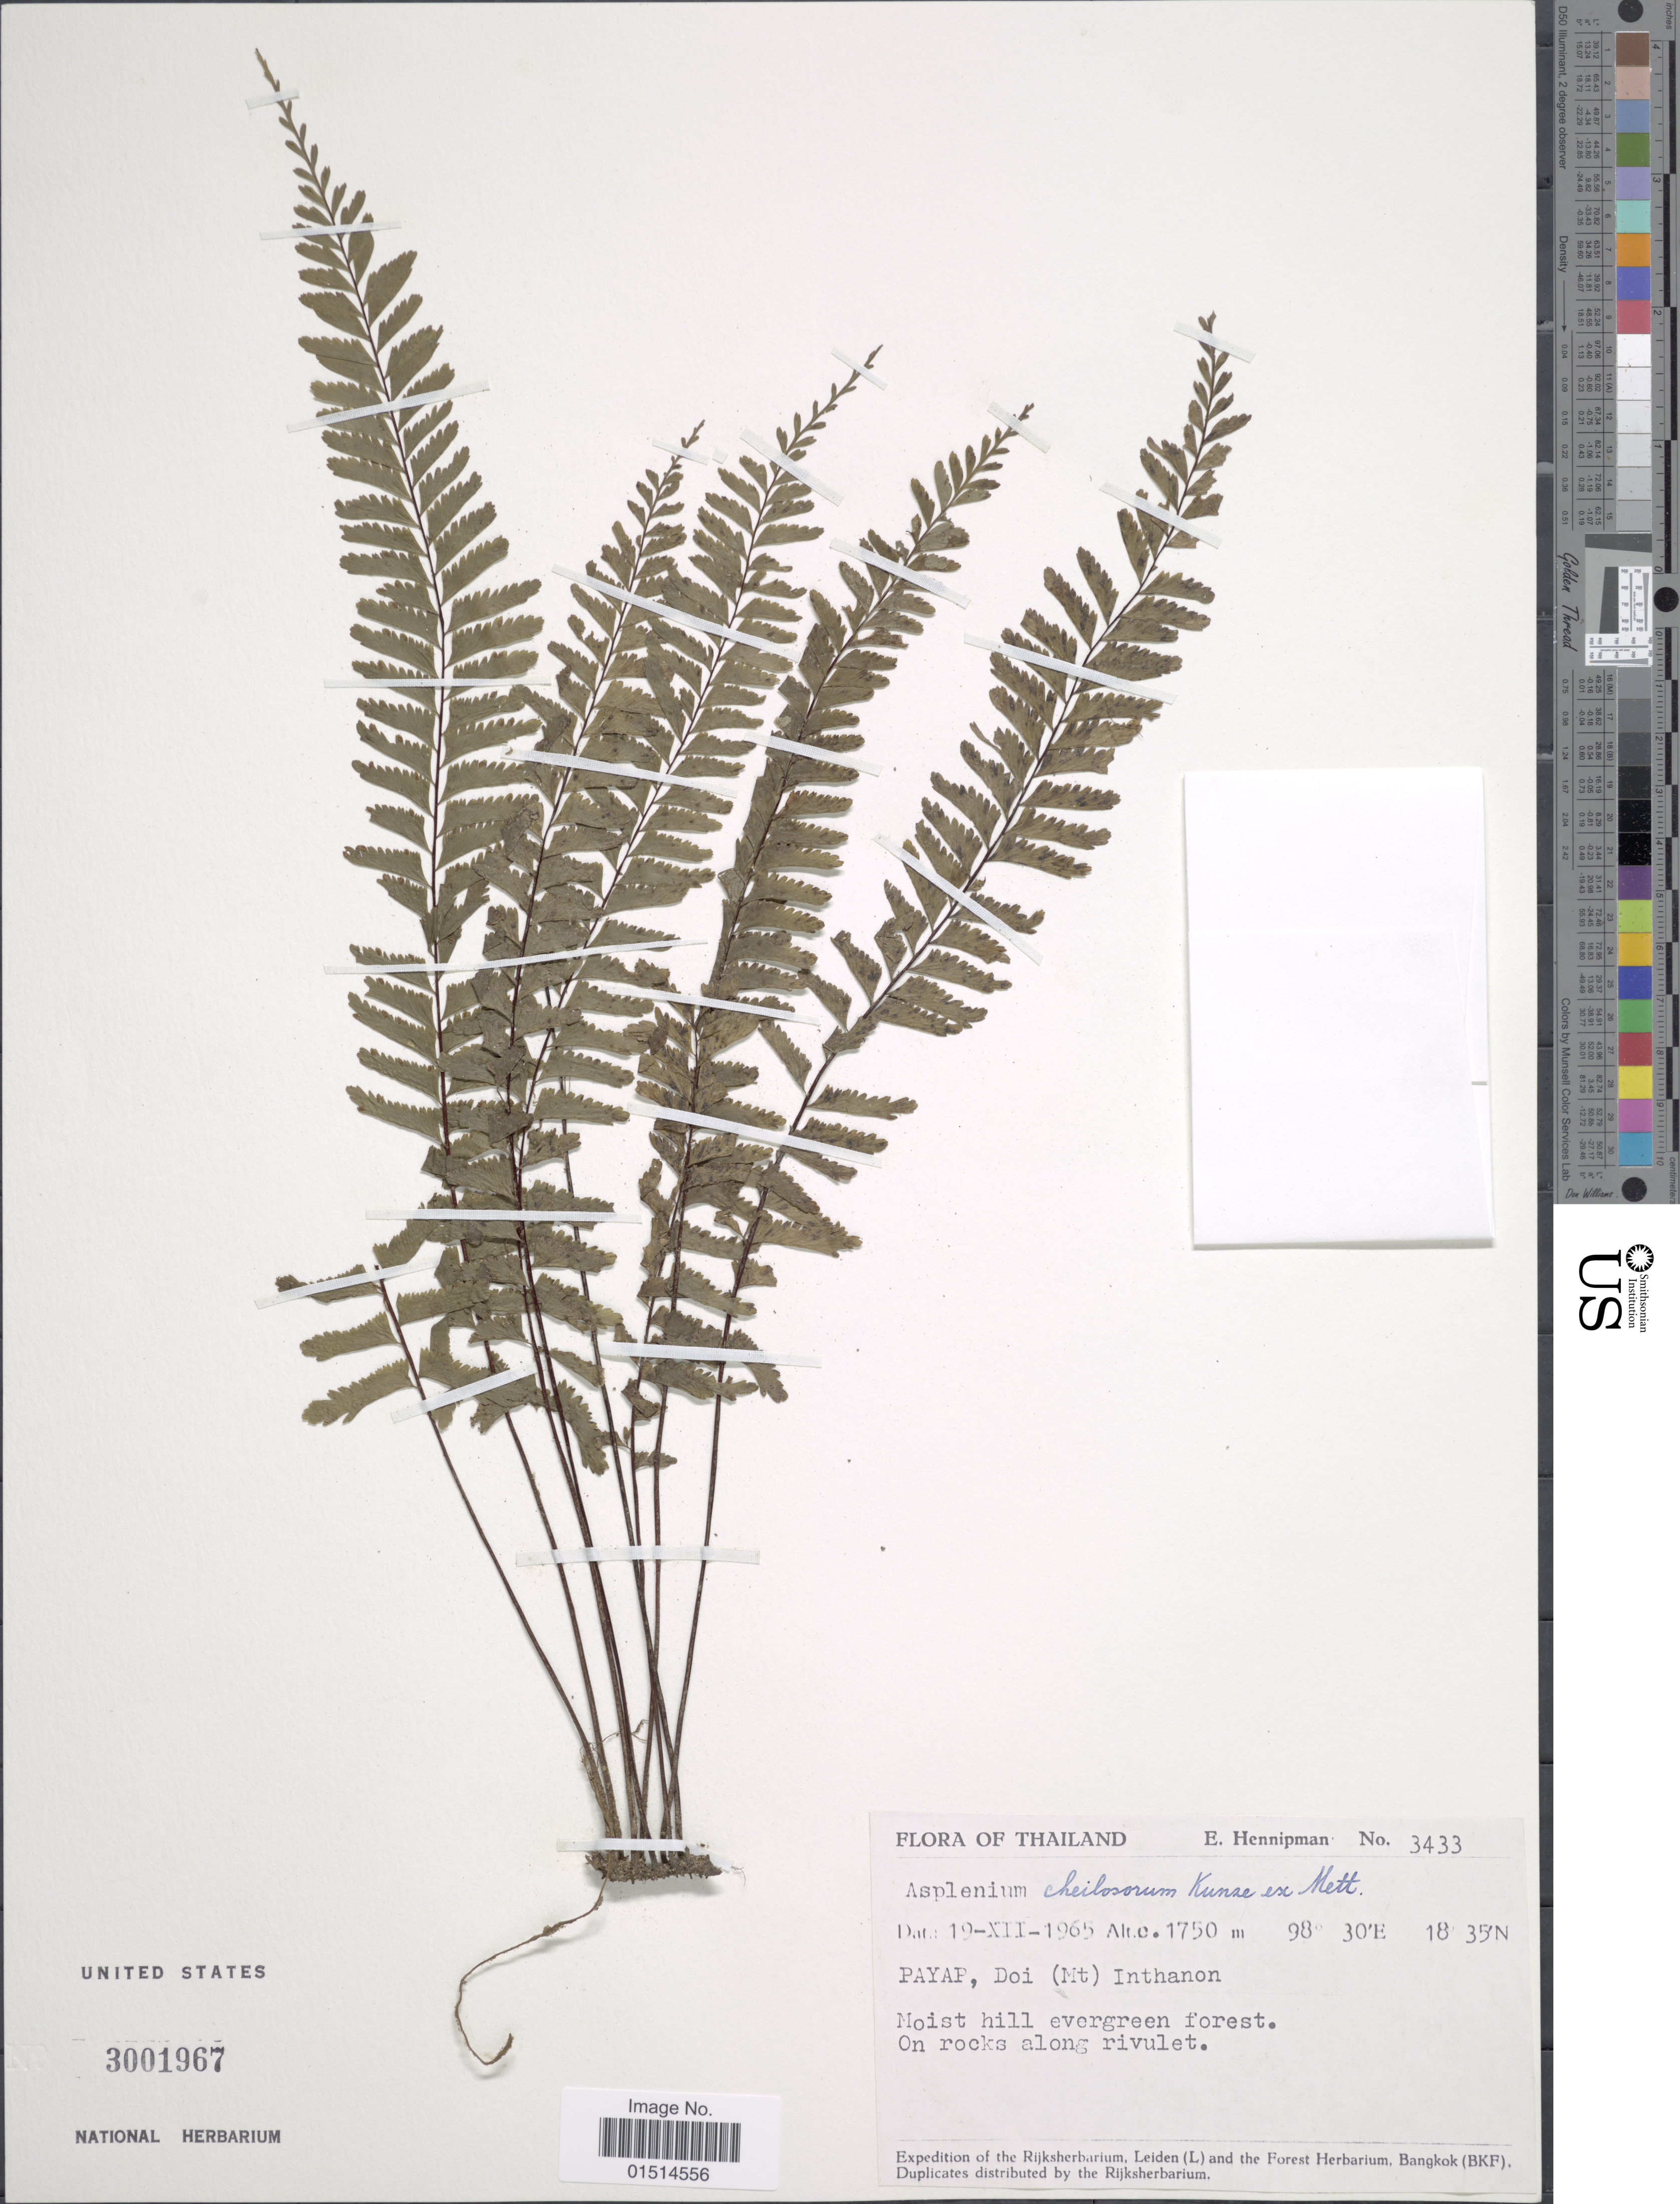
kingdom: Plantae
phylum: Tracheophyta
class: Polypodiopsida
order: Polypodiales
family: Aspleniaceae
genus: Asplenium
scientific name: Asplenium cheilosorum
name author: Kunze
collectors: E. Hennipman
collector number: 3433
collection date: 1965-12-19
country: Thailand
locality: Payap, Doi (Mt) Inthanon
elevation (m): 1750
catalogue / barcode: US 3001967